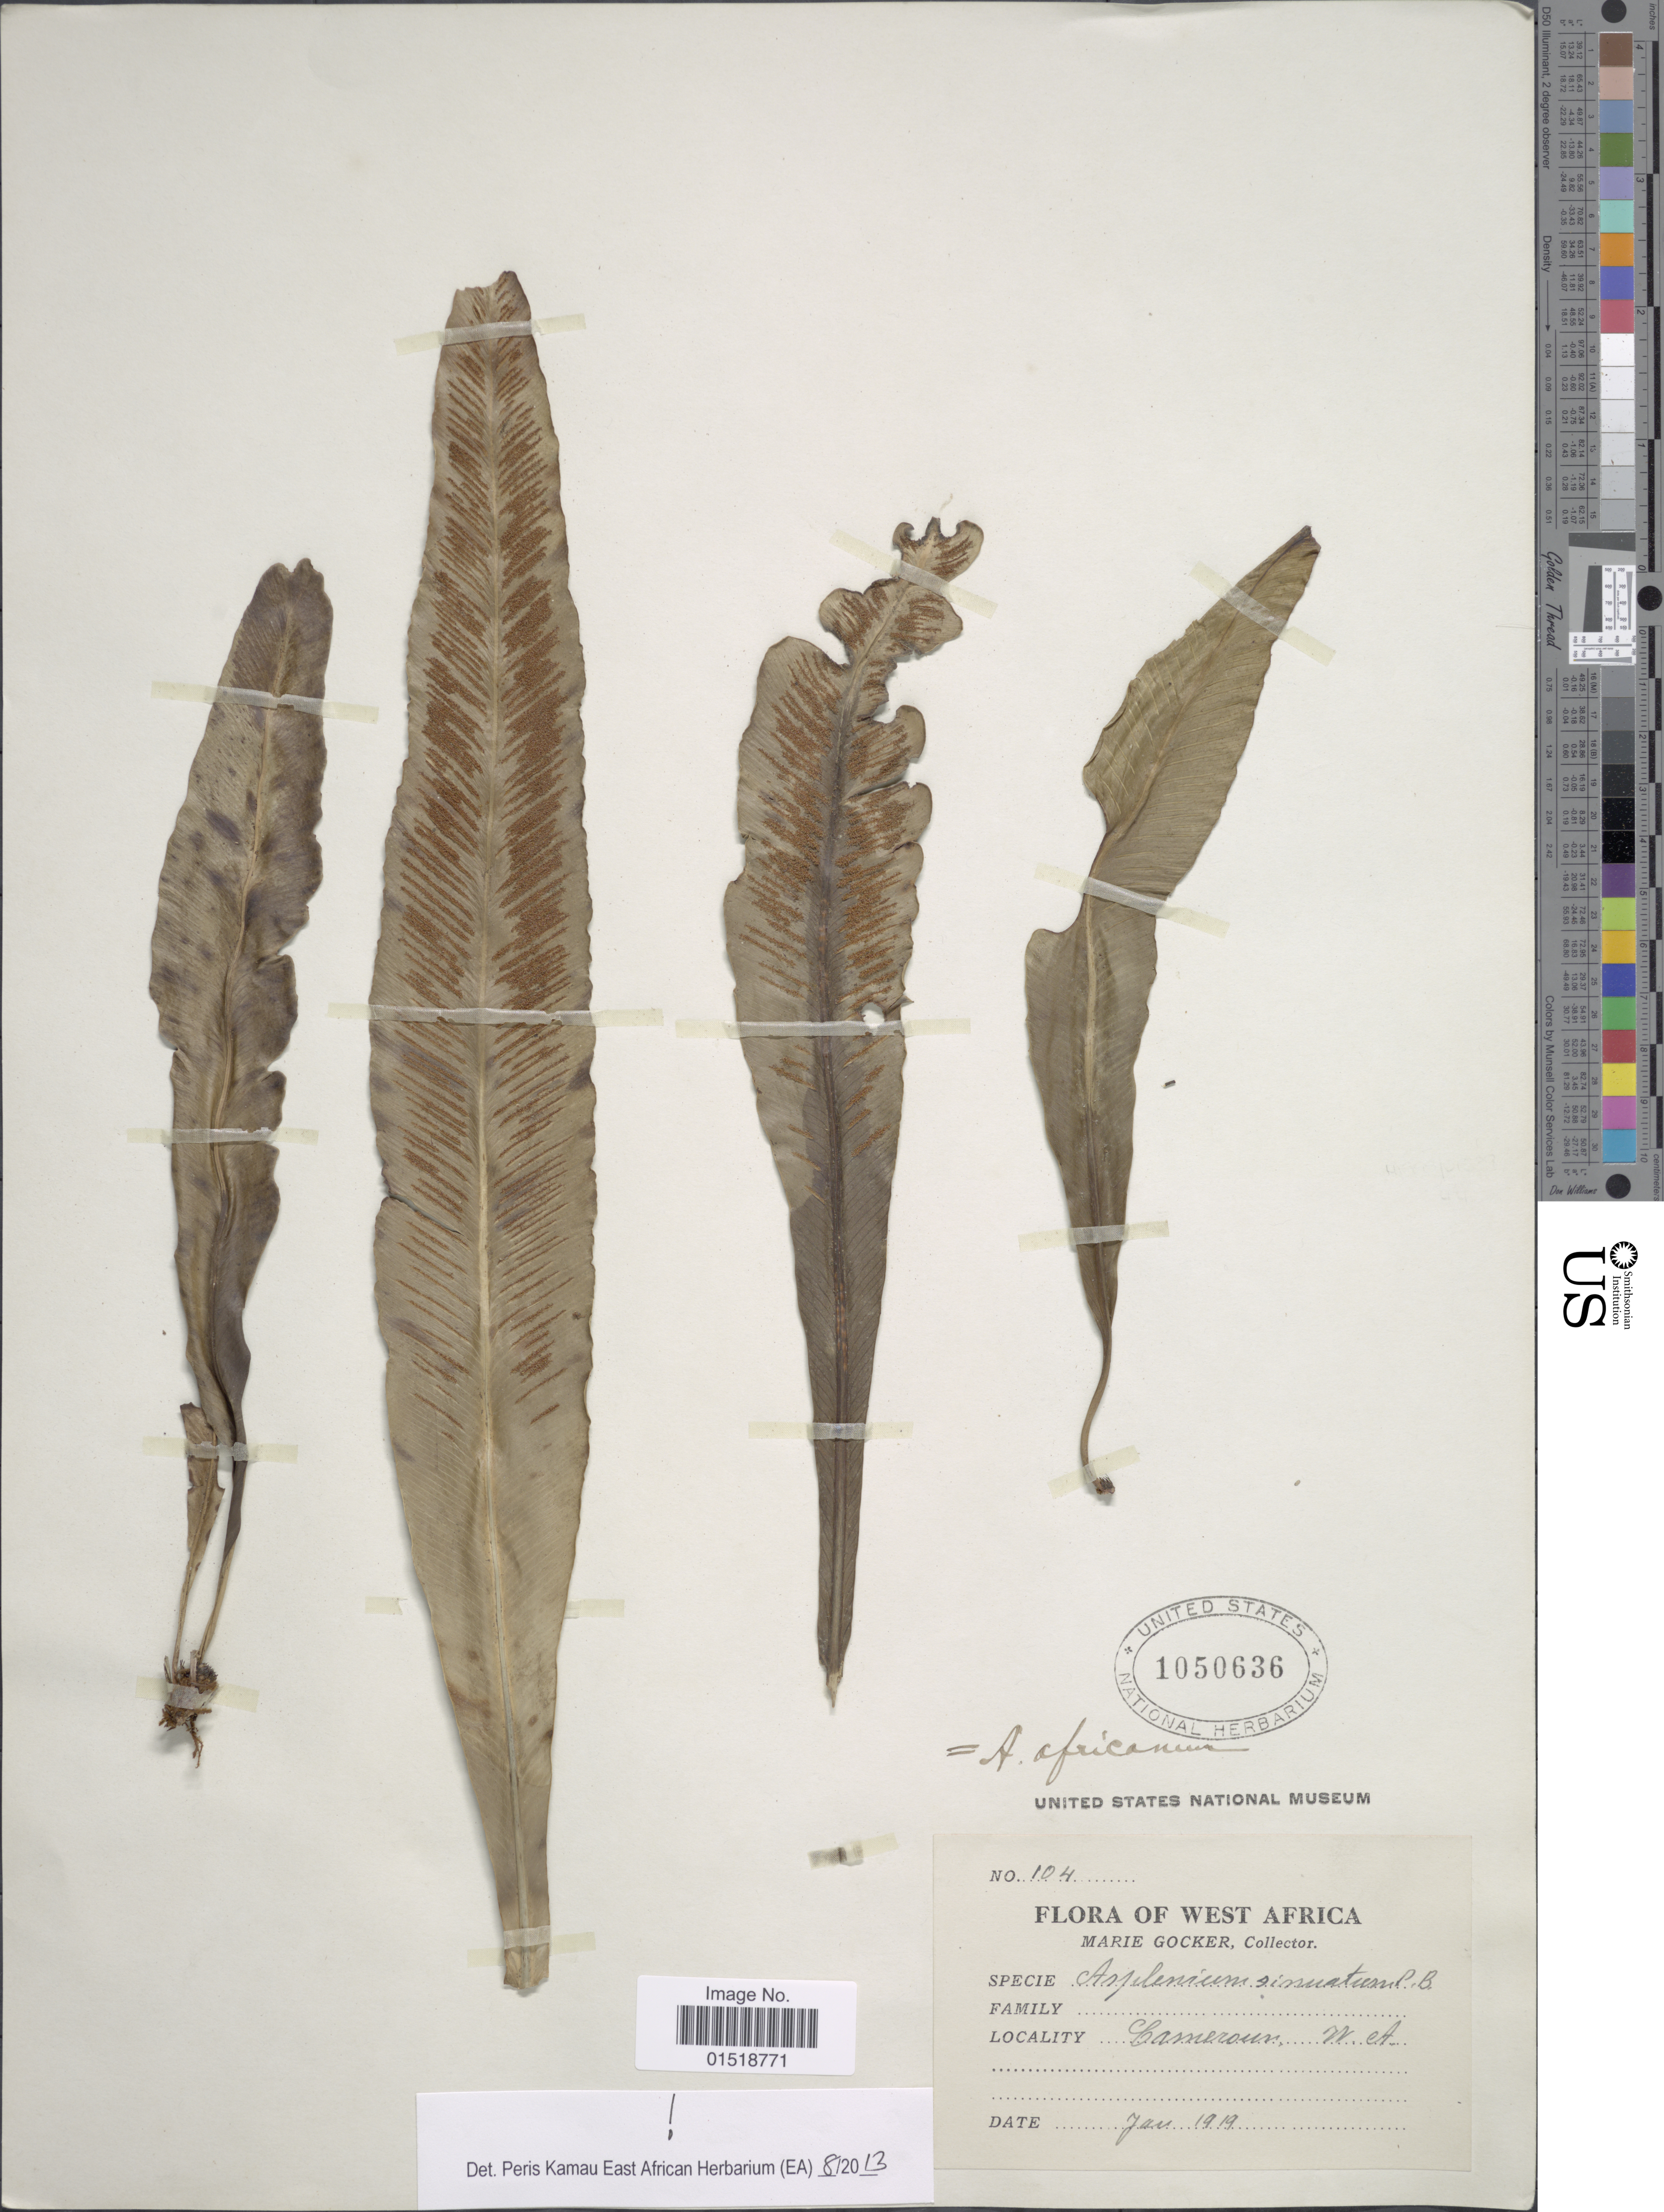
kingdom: Plantae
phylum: Tracheophyta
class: Polypodiopsida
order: Polypodiales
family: Aspleniaceae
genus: Asplenium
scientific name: Asplenium africanum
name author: Desv.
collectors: M. Gocker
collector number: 104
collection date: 1919-01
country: Cameroon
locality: West Africa.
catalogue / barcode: US 1050636